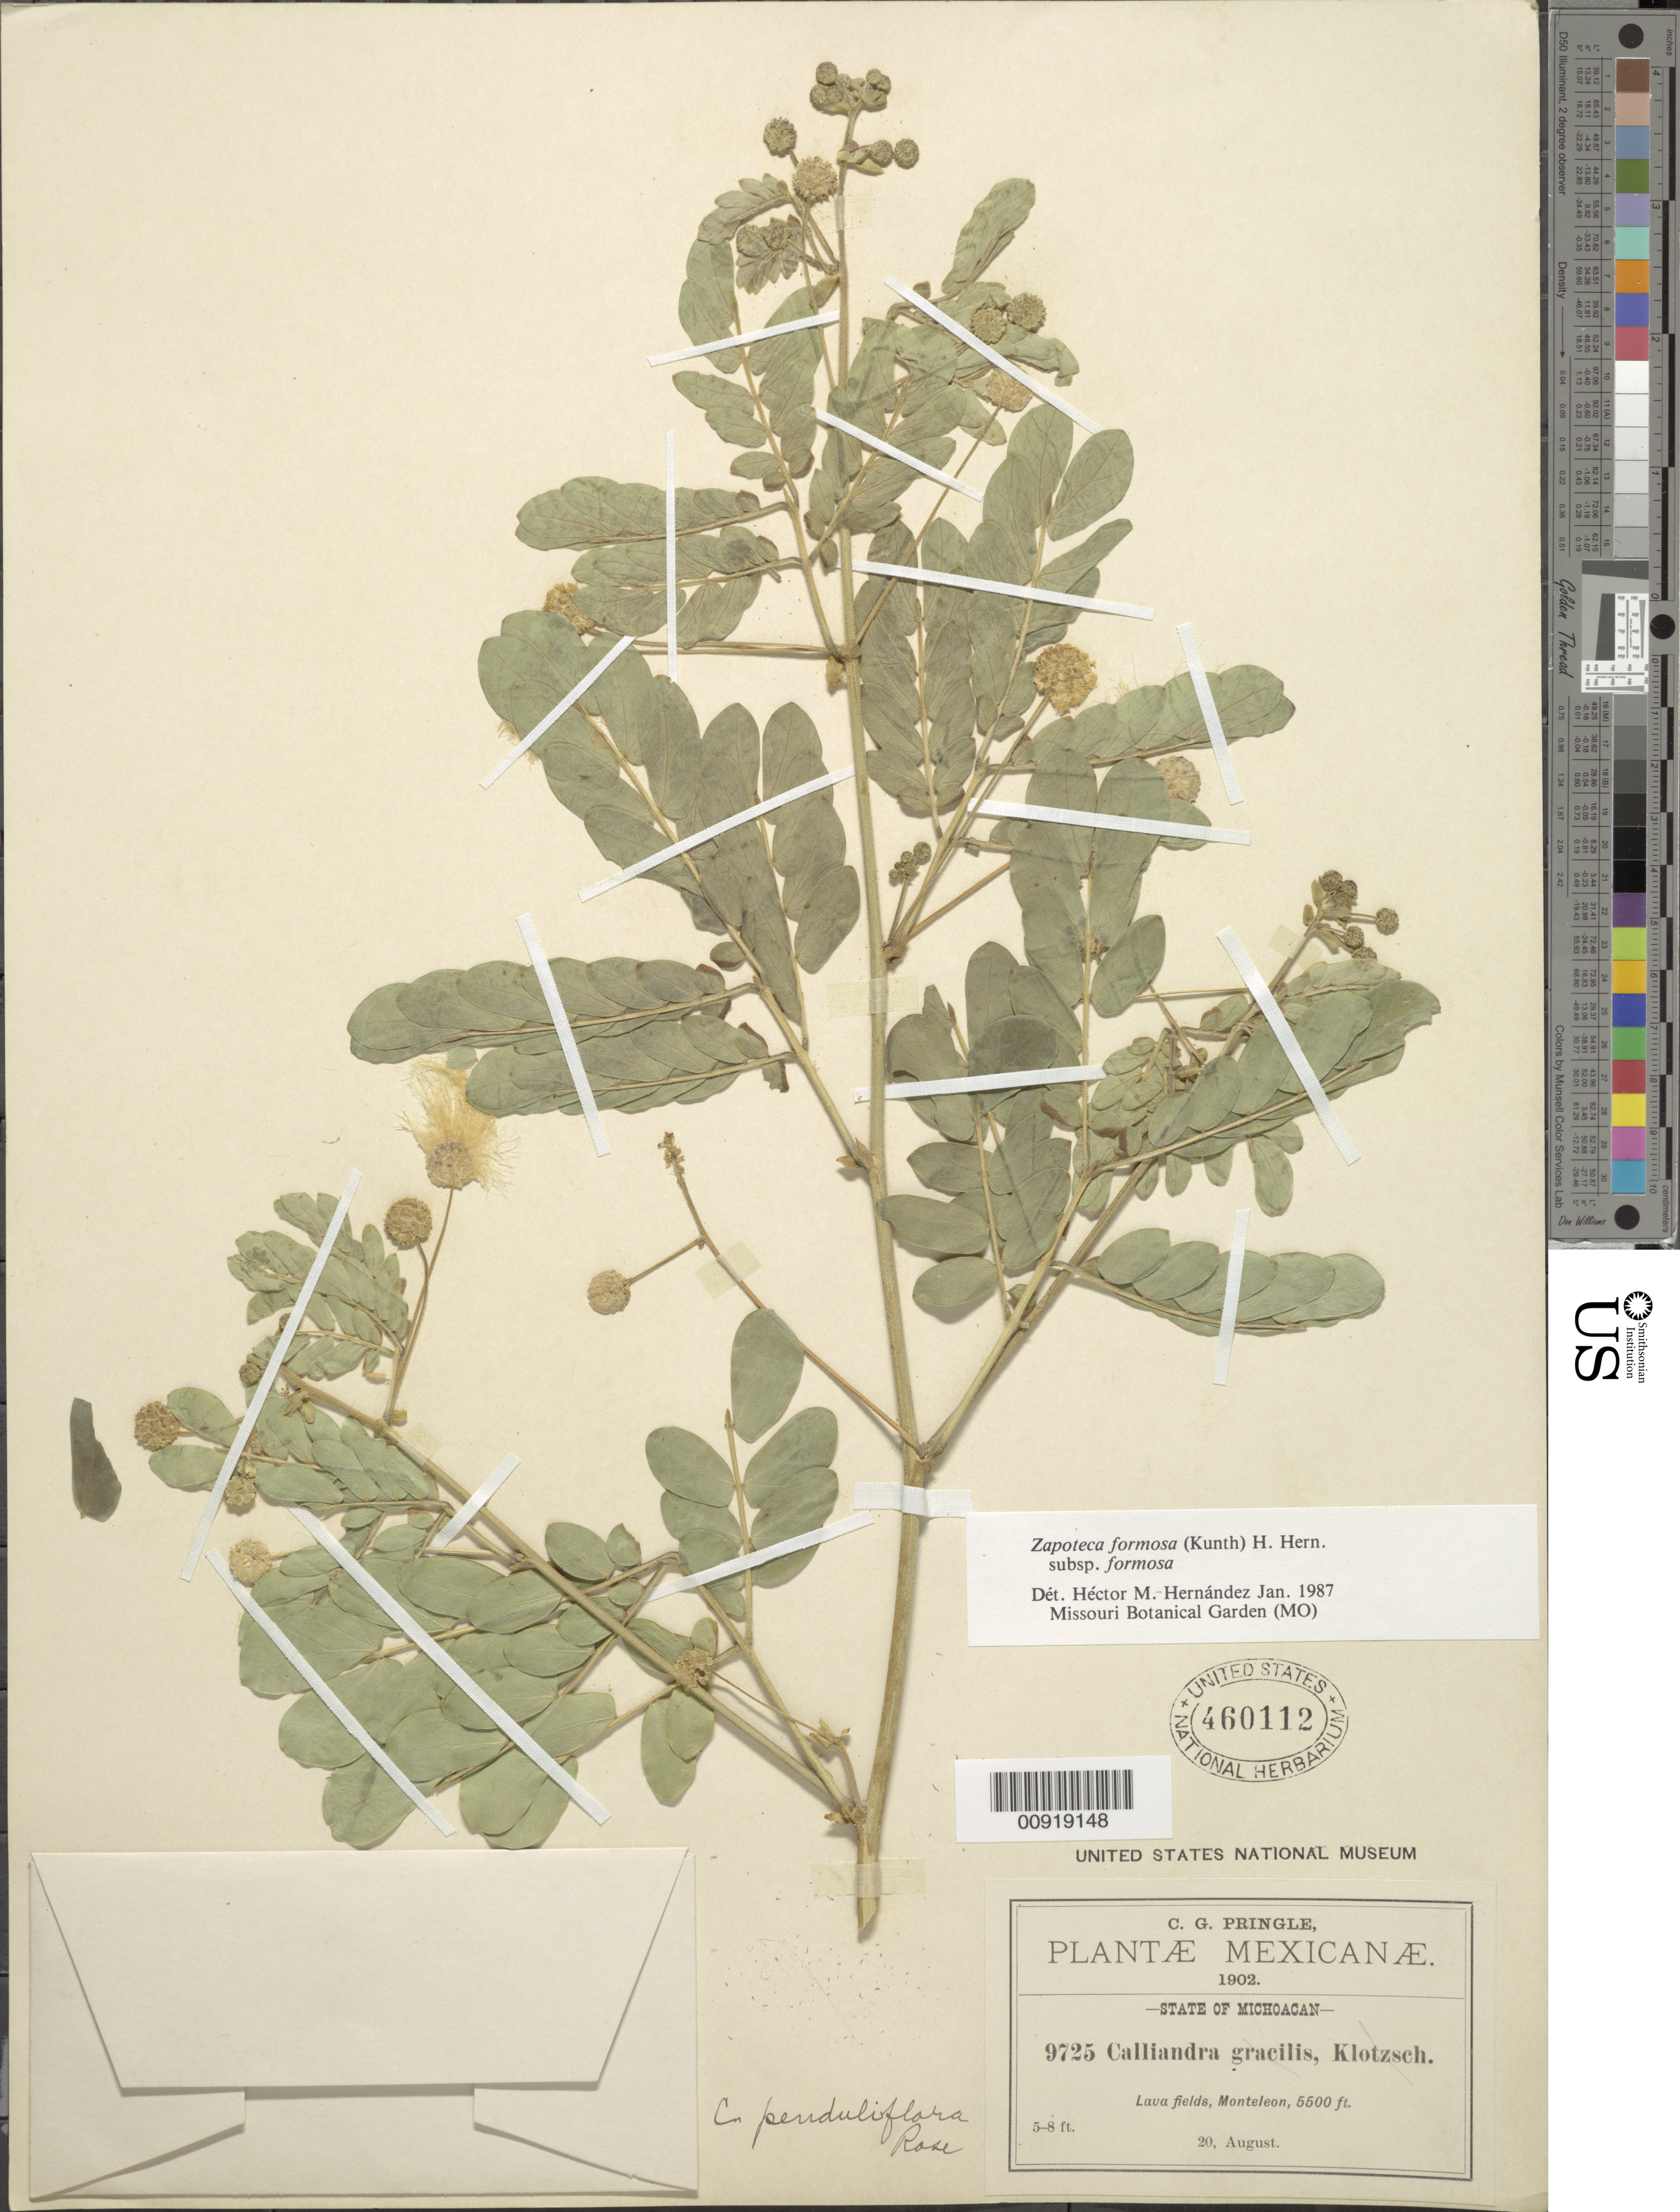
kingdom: Plantae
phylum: Tracheophyta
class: Magnoliopsida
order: Fabales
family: Fabaceae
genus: Zapoteca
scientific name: Zapoteca formosa subsp. formosa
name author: (Kunth) H.M. Hern.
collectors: C. G. Pringle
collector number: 9725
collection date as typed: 20 Aug 1902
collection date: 1902-08-20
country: Mexico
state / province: Michoacán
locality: Monteleon, State of Michoacán.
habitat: Lava fields.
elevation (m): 1676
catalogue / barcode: US 460112